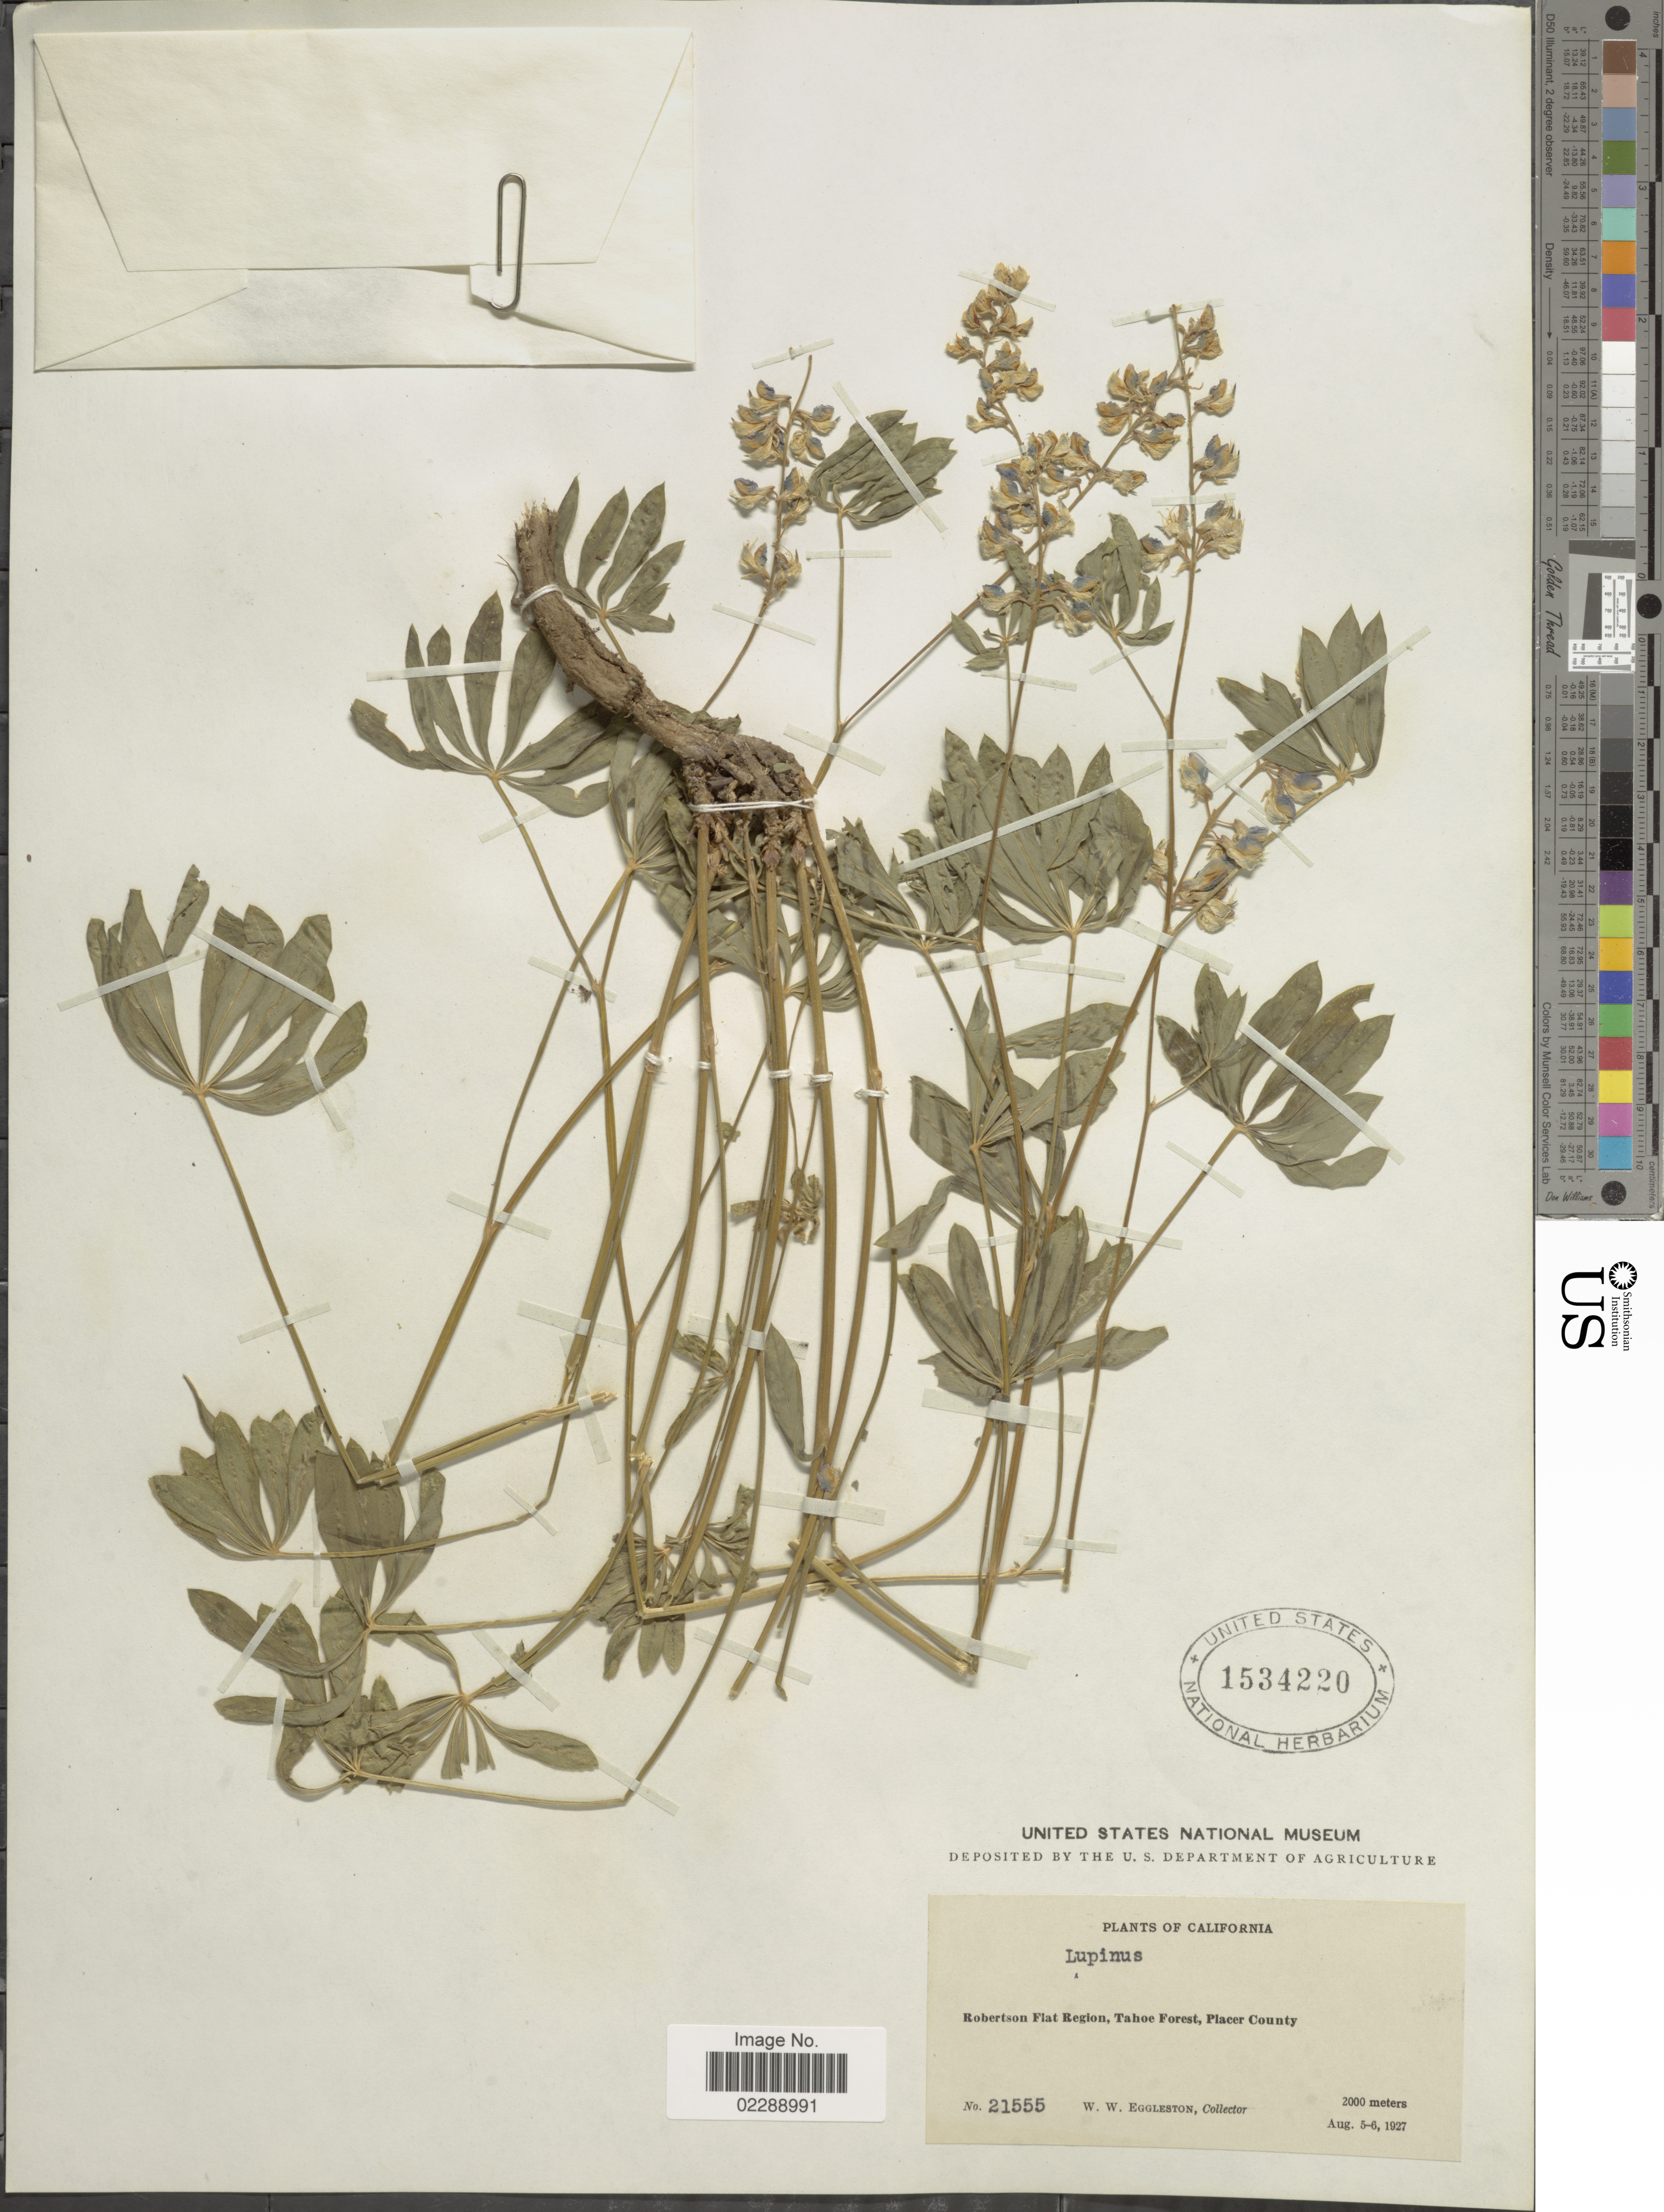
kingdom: Plantae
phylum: Tracheophyta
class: Magnoliopsida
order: Fabales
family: Fabaceae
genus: Lupinus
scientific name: Lupinus sp.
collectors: W. W. Eggleston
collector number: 21555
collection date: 1927-08-05/1927-08-06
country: United States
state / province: California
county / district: Placer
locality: Robertson Flat Region, Tahoe Forest, Placer County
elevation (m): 2000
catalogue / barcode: US 1534220